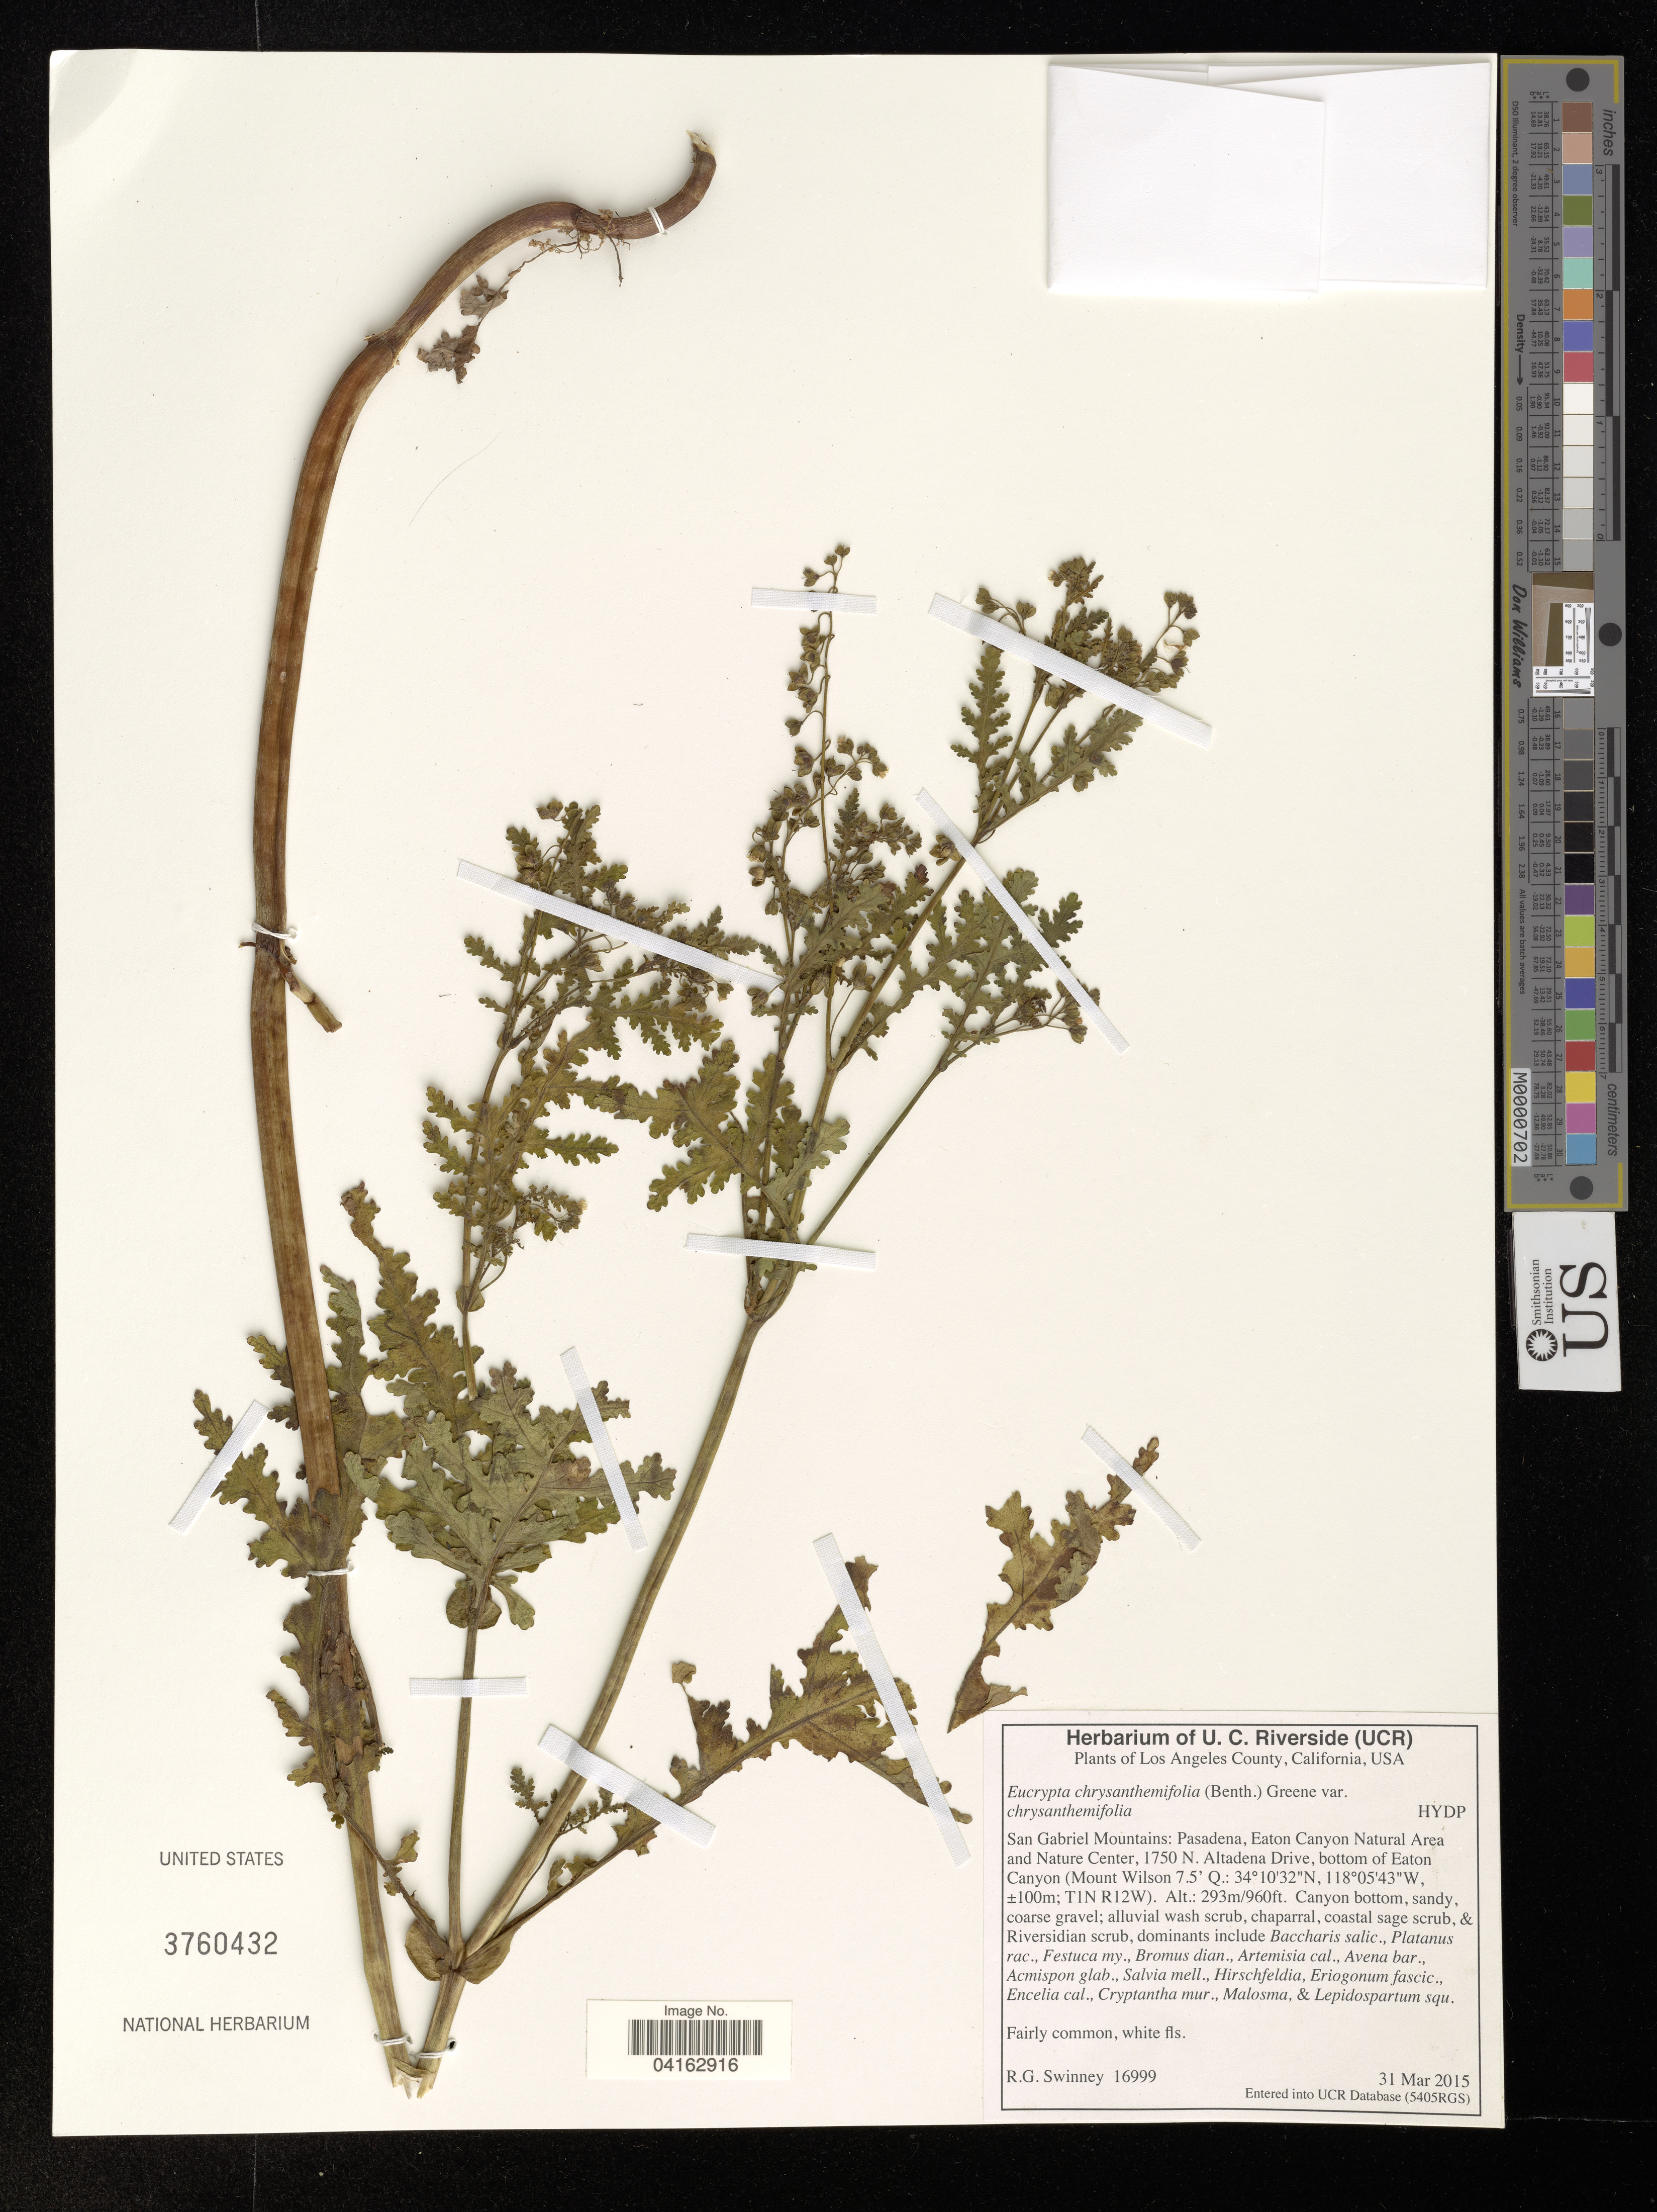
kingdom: Plantae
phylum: Tracheophyta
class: Magnoliopsida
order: Boraginales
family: Hydrophyllaceae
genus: Eucrypta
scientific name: Eucrypta chrysanthemifolia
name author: (Benth.) Greene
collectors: R. Swinney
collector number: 16999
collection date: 2015-03-31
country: United States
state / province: California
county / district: Los Angeles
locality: Los Angeles County. San Gabriel Mountains: Pasadena, Easton Canyon Natural Area and Nature Center, 1750 N. Altadena Drive, bottom of Easton Canyon.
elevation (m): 293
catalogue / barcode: US 3760432